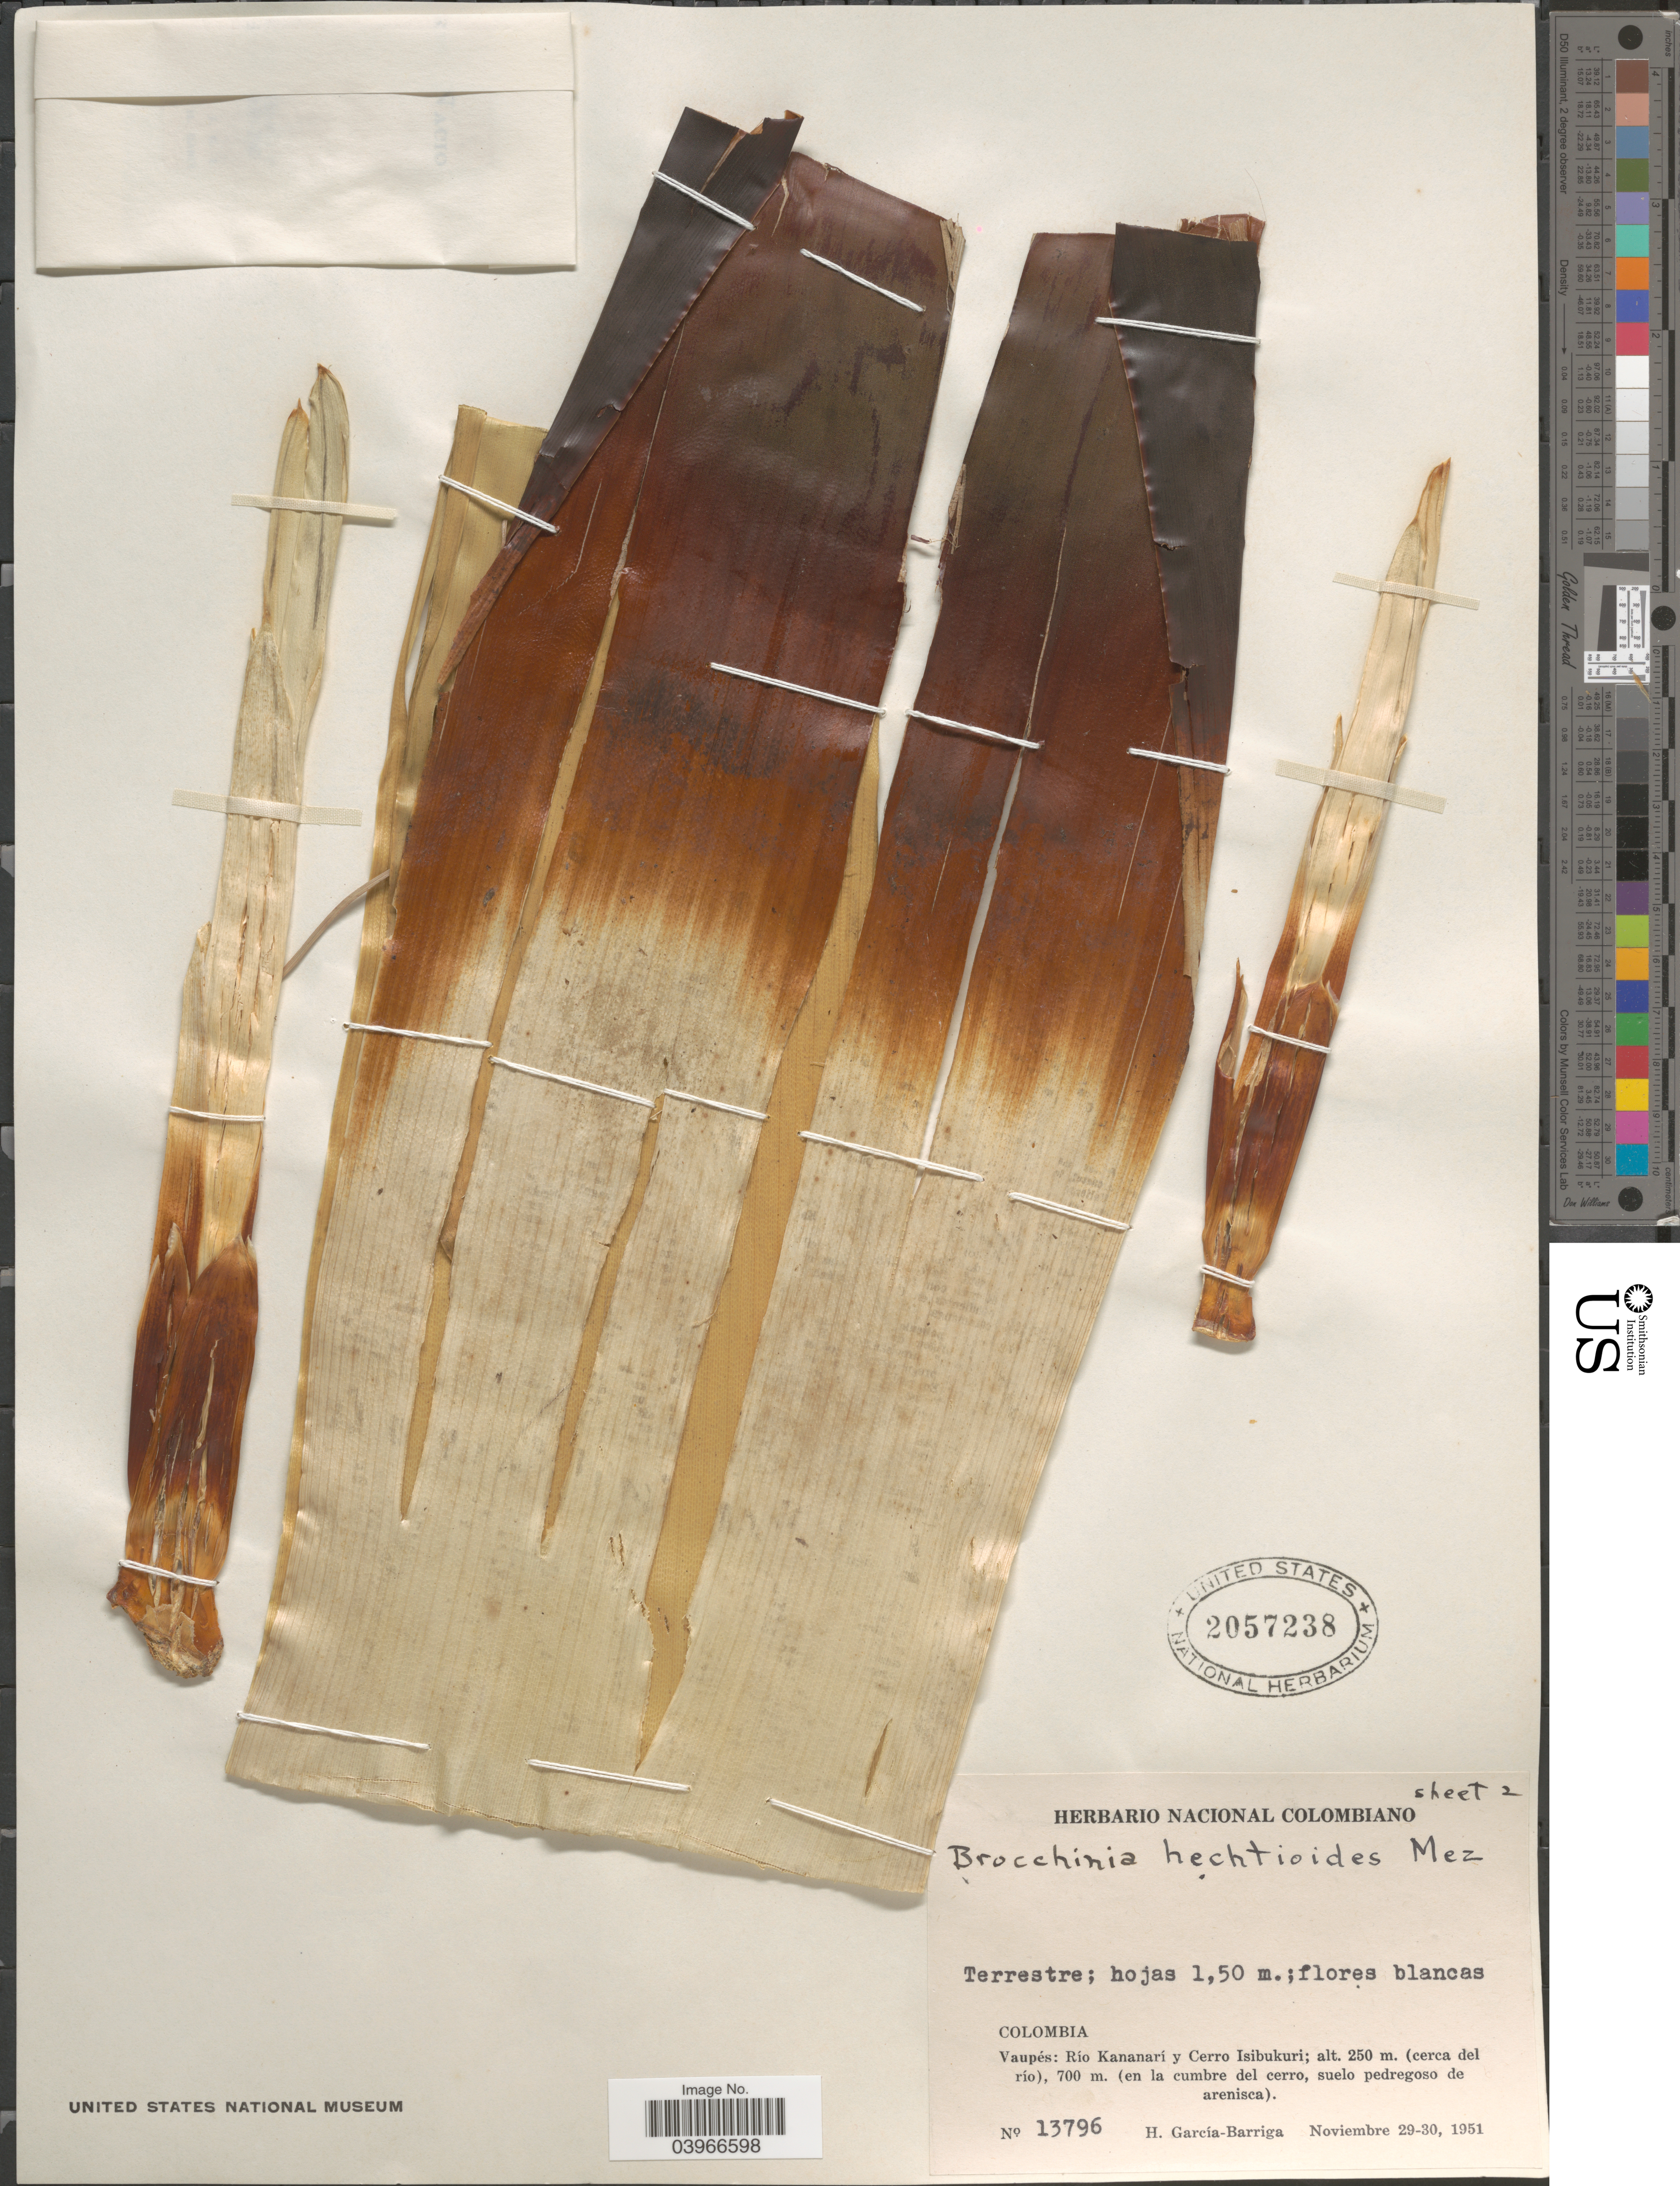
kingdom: Plantae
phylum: Tracheophyta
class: Liliopsida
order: Poales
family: Bromeliaceae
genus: Brocchinia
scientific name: Brocchinia hechtioides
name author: Mez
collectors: H. García Barriga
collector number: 13796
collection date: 1951-11-29/1951-11-30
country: Colombia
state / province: Vaupés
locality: Río Kananarí y Cerro Isibukuri: (cerca del río), 700 m. (en la cumbre del cerro, suelo pedregoso de arenisca).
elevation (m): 250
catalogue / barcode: US 2057238